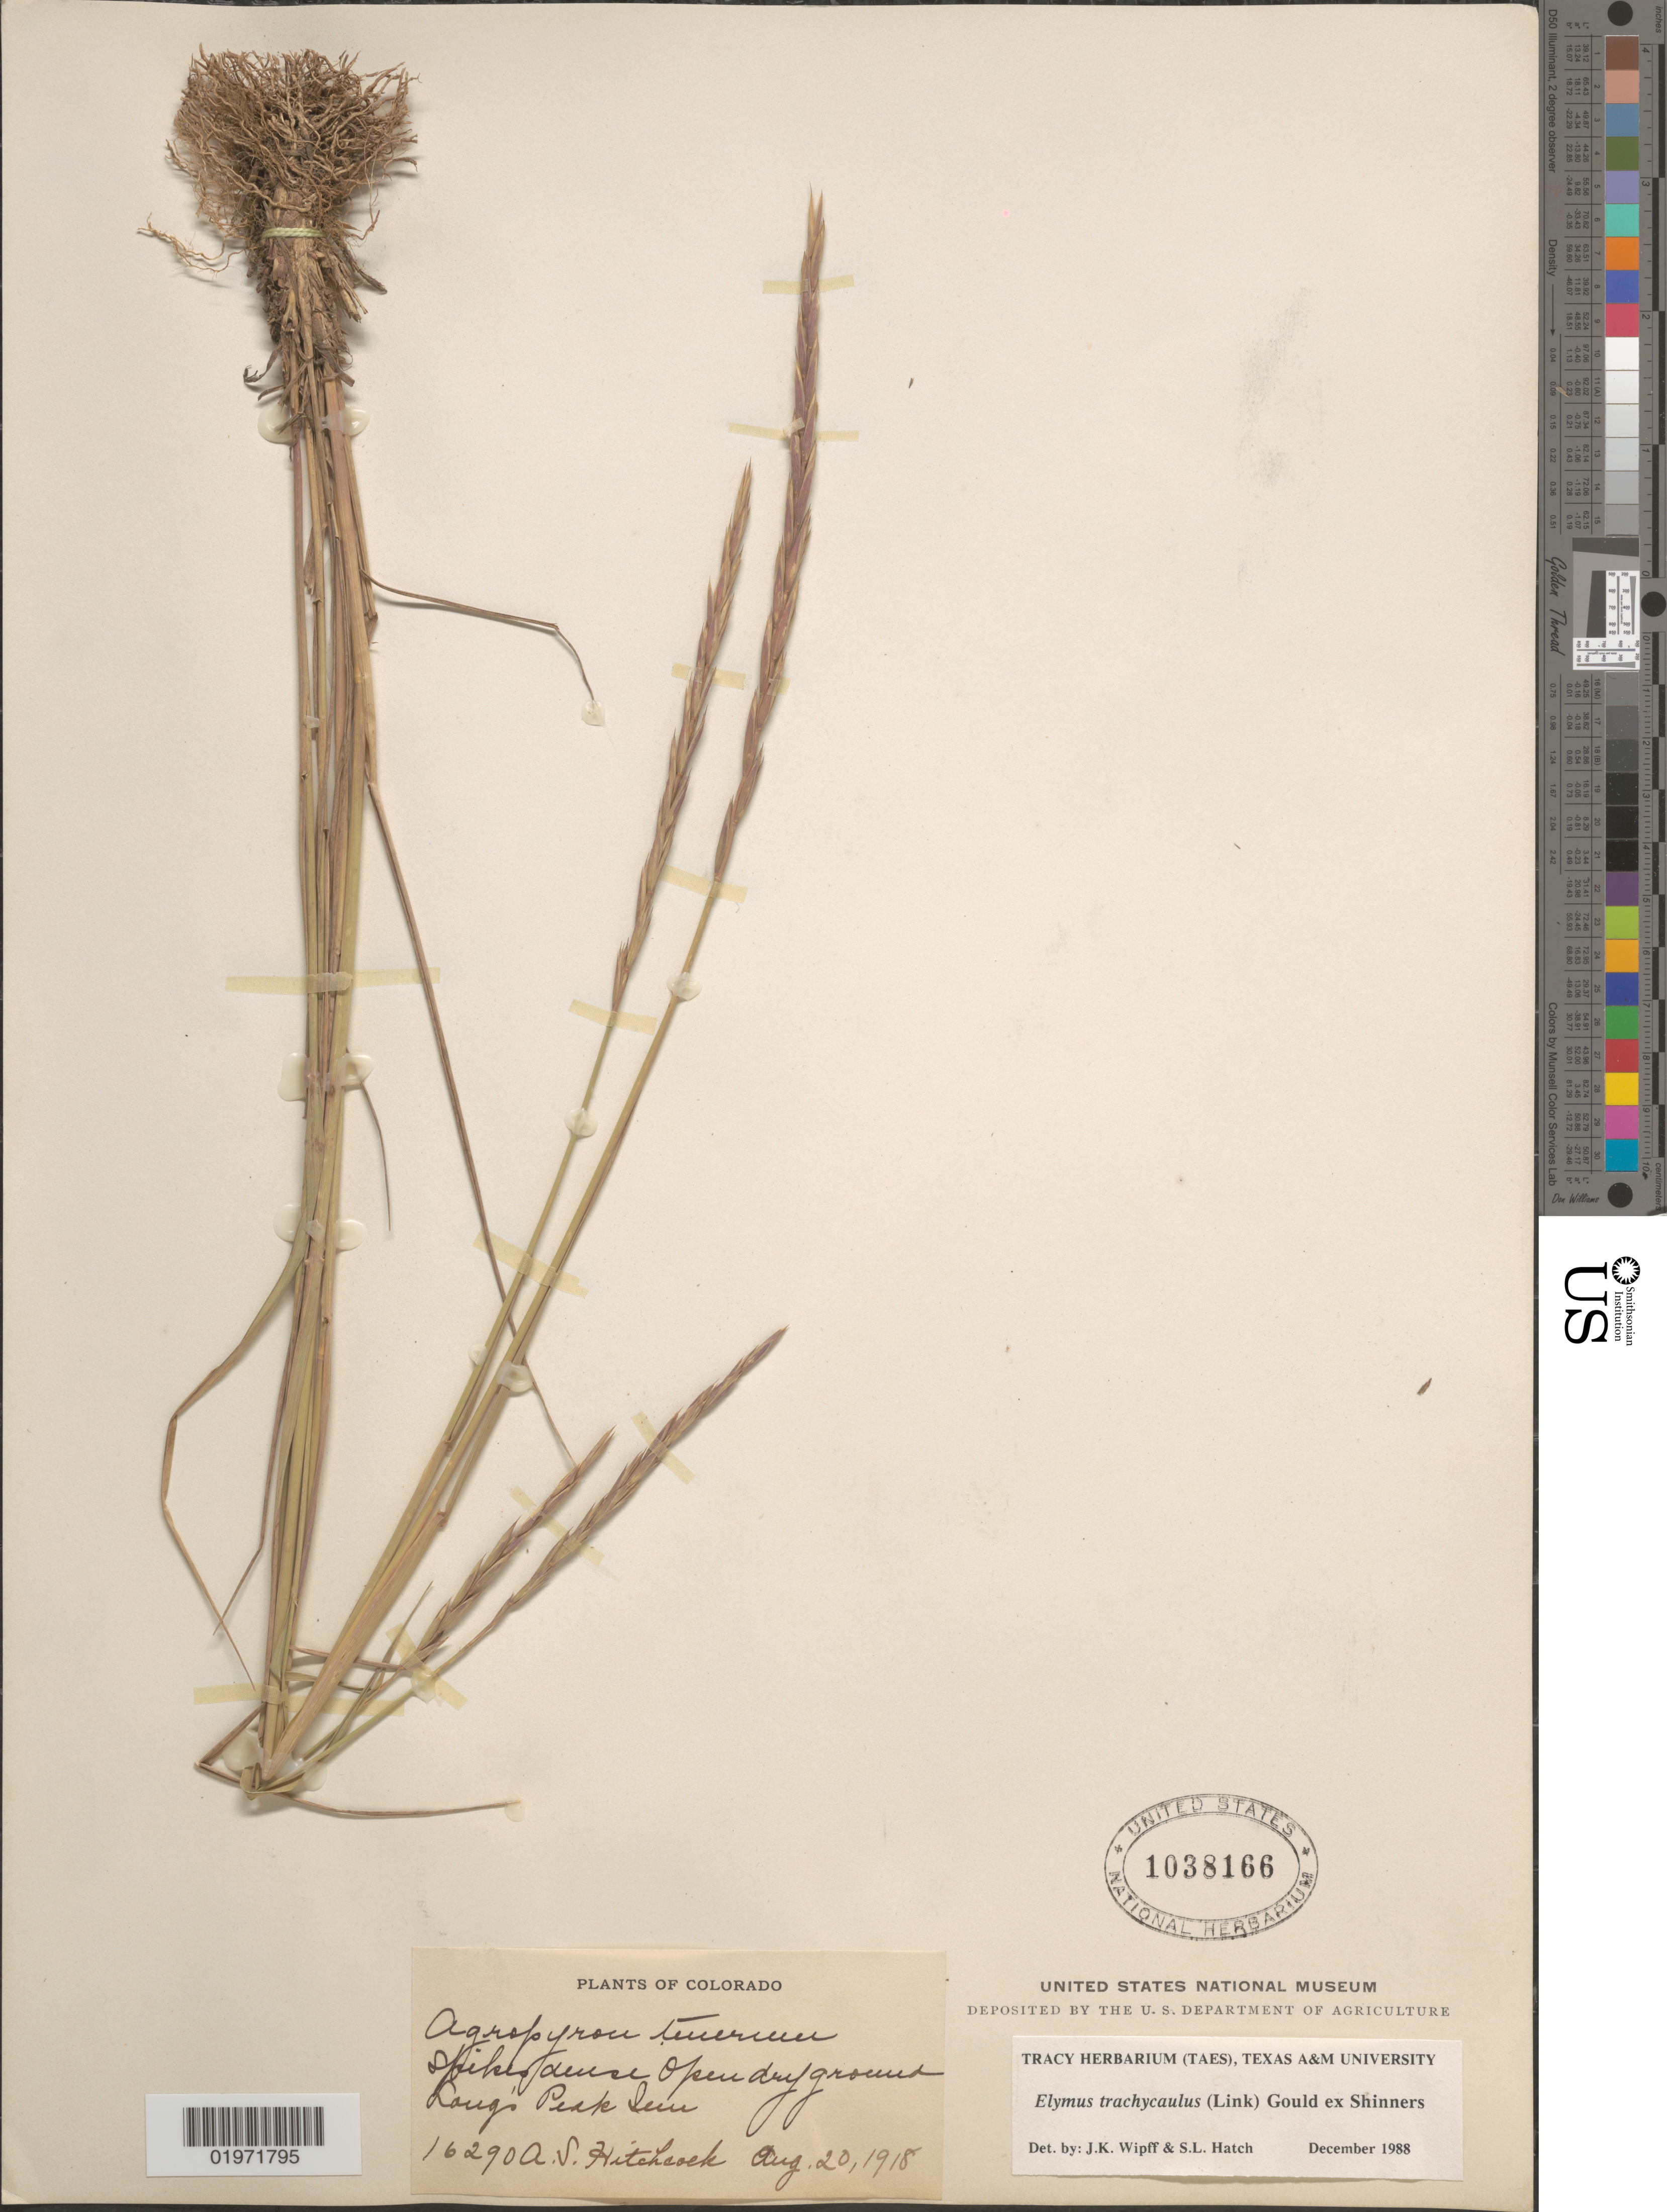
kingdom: Plantae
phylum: Tracheophyta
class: Liliopsida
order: Poales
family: Poaceae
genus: Elymus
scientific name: Elymus trachycaulus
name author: (Link) Gould ex Shinners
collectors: A. S. Hitchcock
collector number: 16290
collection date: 1918-08-20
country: United States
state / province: Colorado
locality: Open dry ground, Long's Peak Inn.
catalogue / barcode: US 1038166